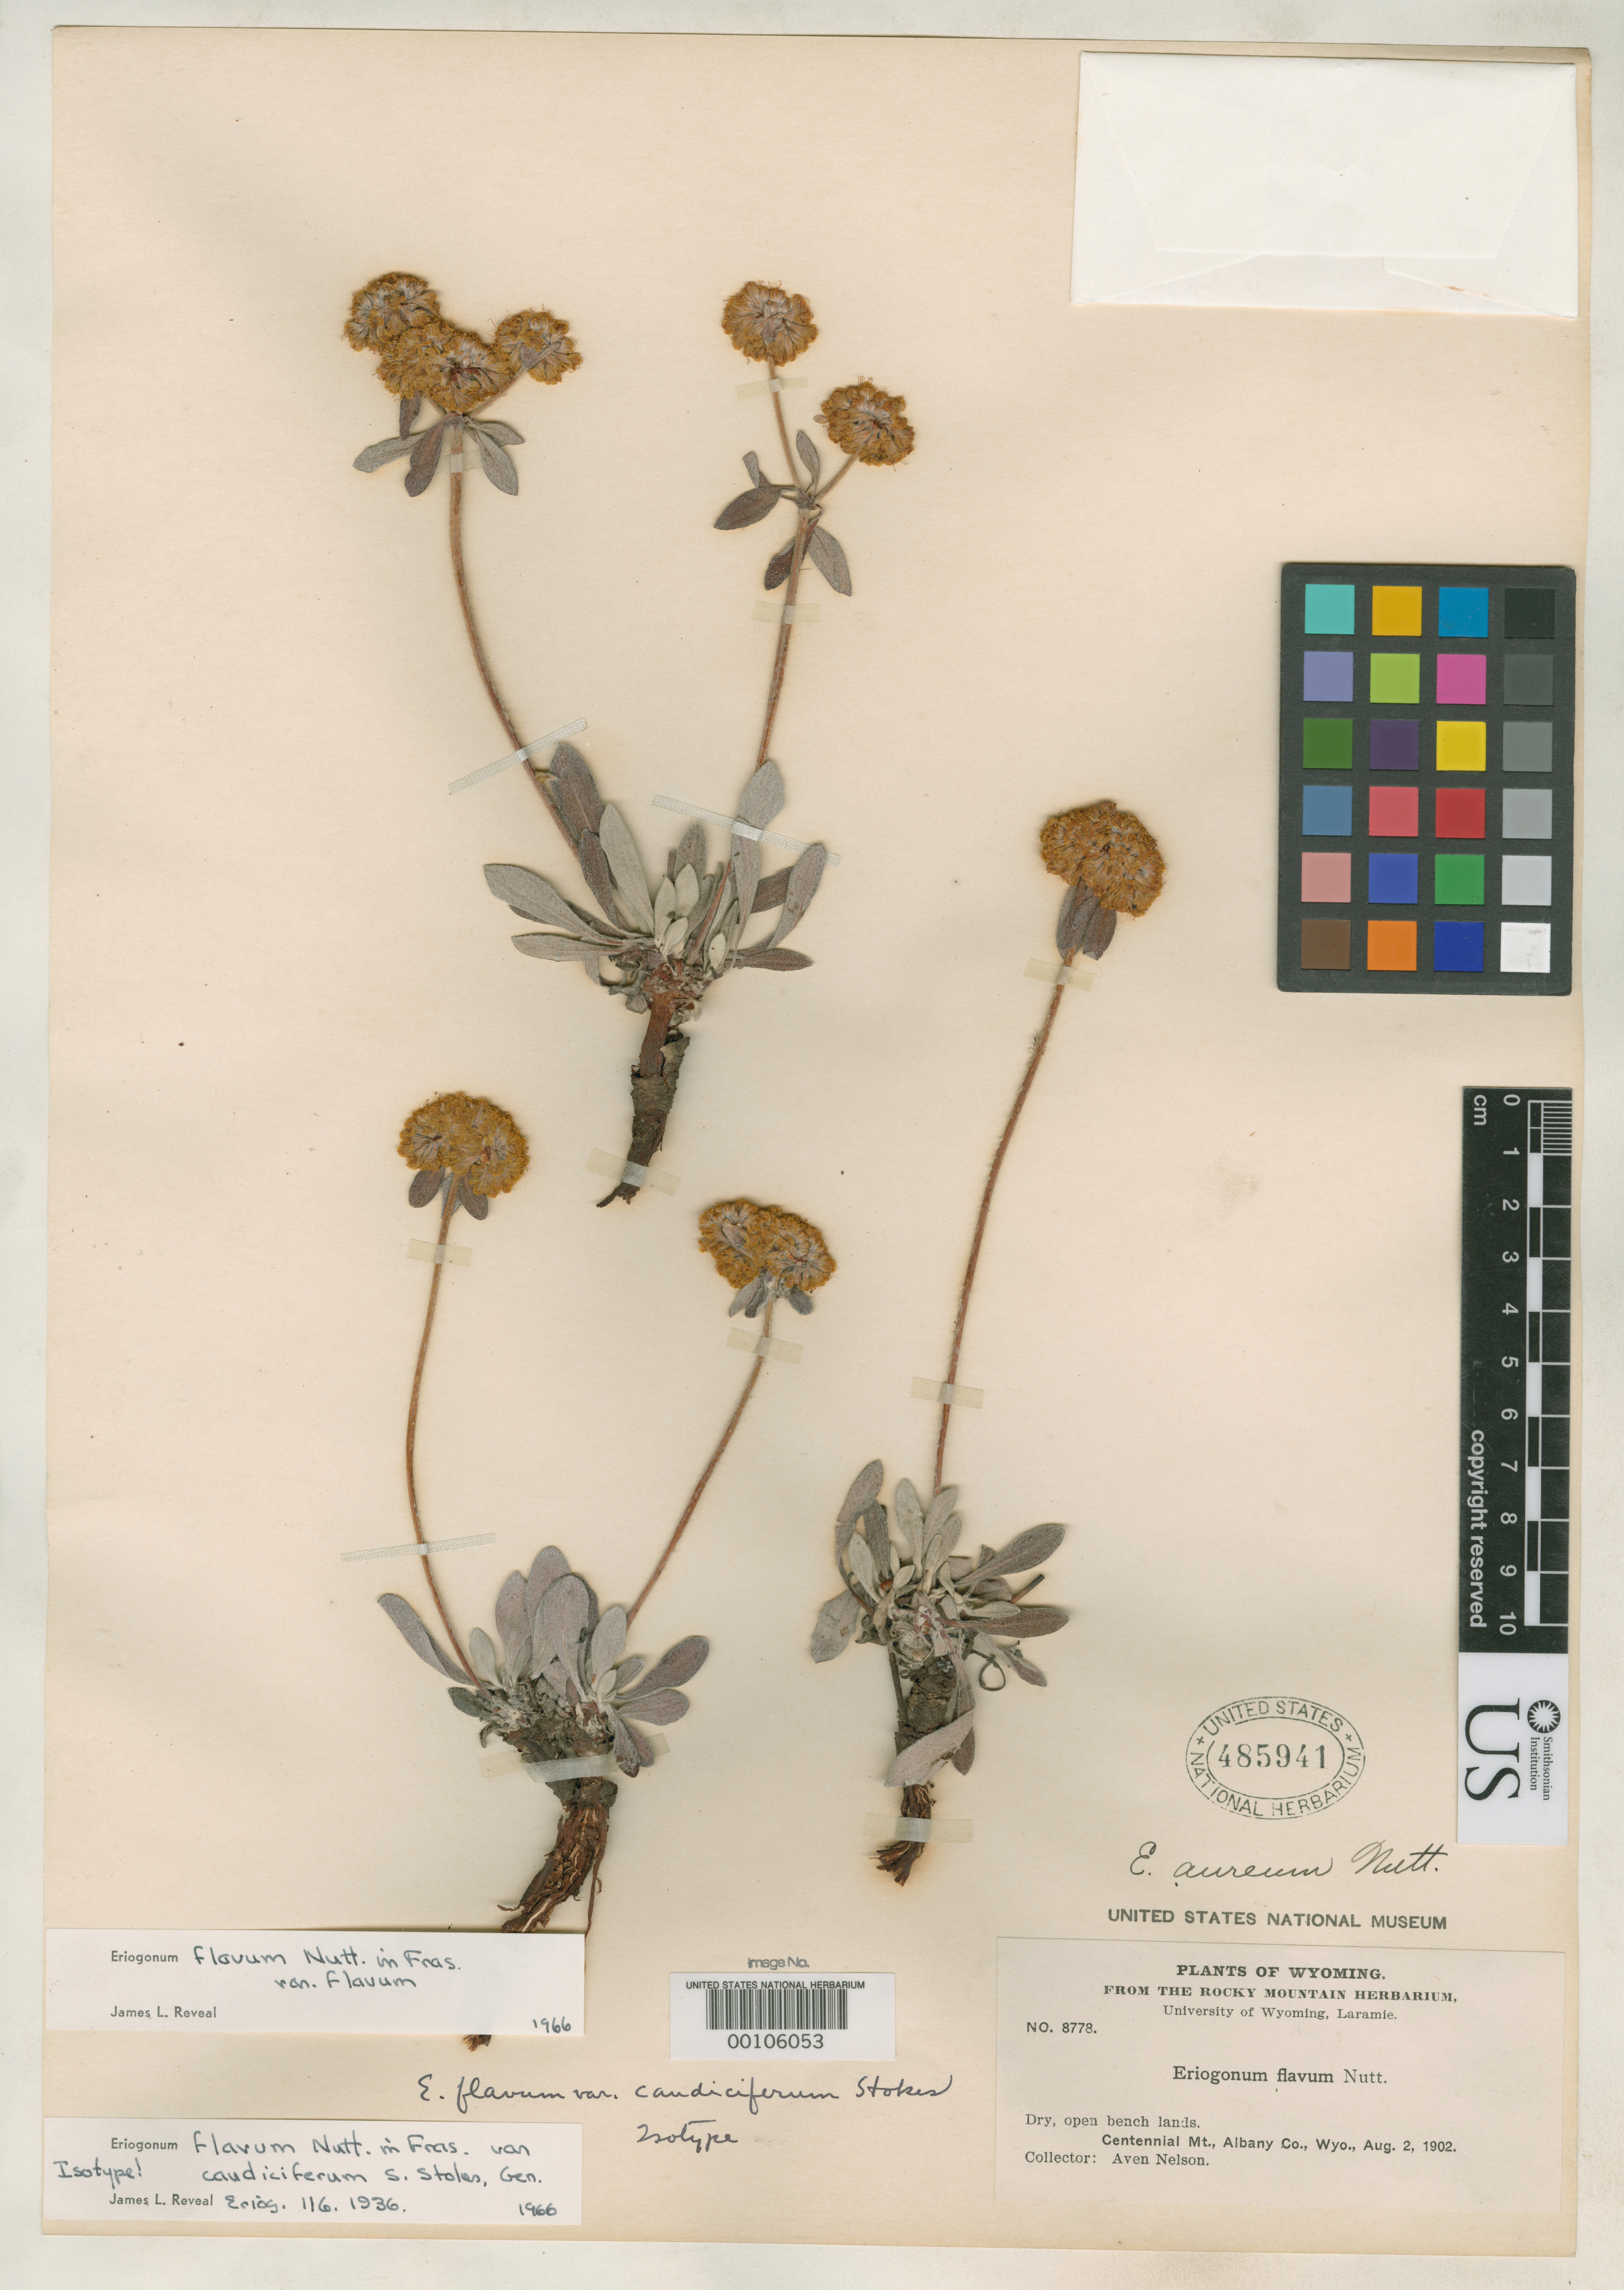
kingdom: Plantae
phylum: Tracheophyta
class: Magnoliopsida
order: Caryophyllales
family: Polygonaceae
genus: Eriogonum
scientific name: Eriogonum flavum var. caudiciferum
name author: S. Stokes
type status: Isotype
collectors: A. Nelson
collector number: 8778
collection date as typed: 02 Aug 1902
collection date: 1902-08-02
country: United States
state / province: Wyoming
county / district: Albany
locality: Centennial Mt.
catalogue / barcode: US 485941